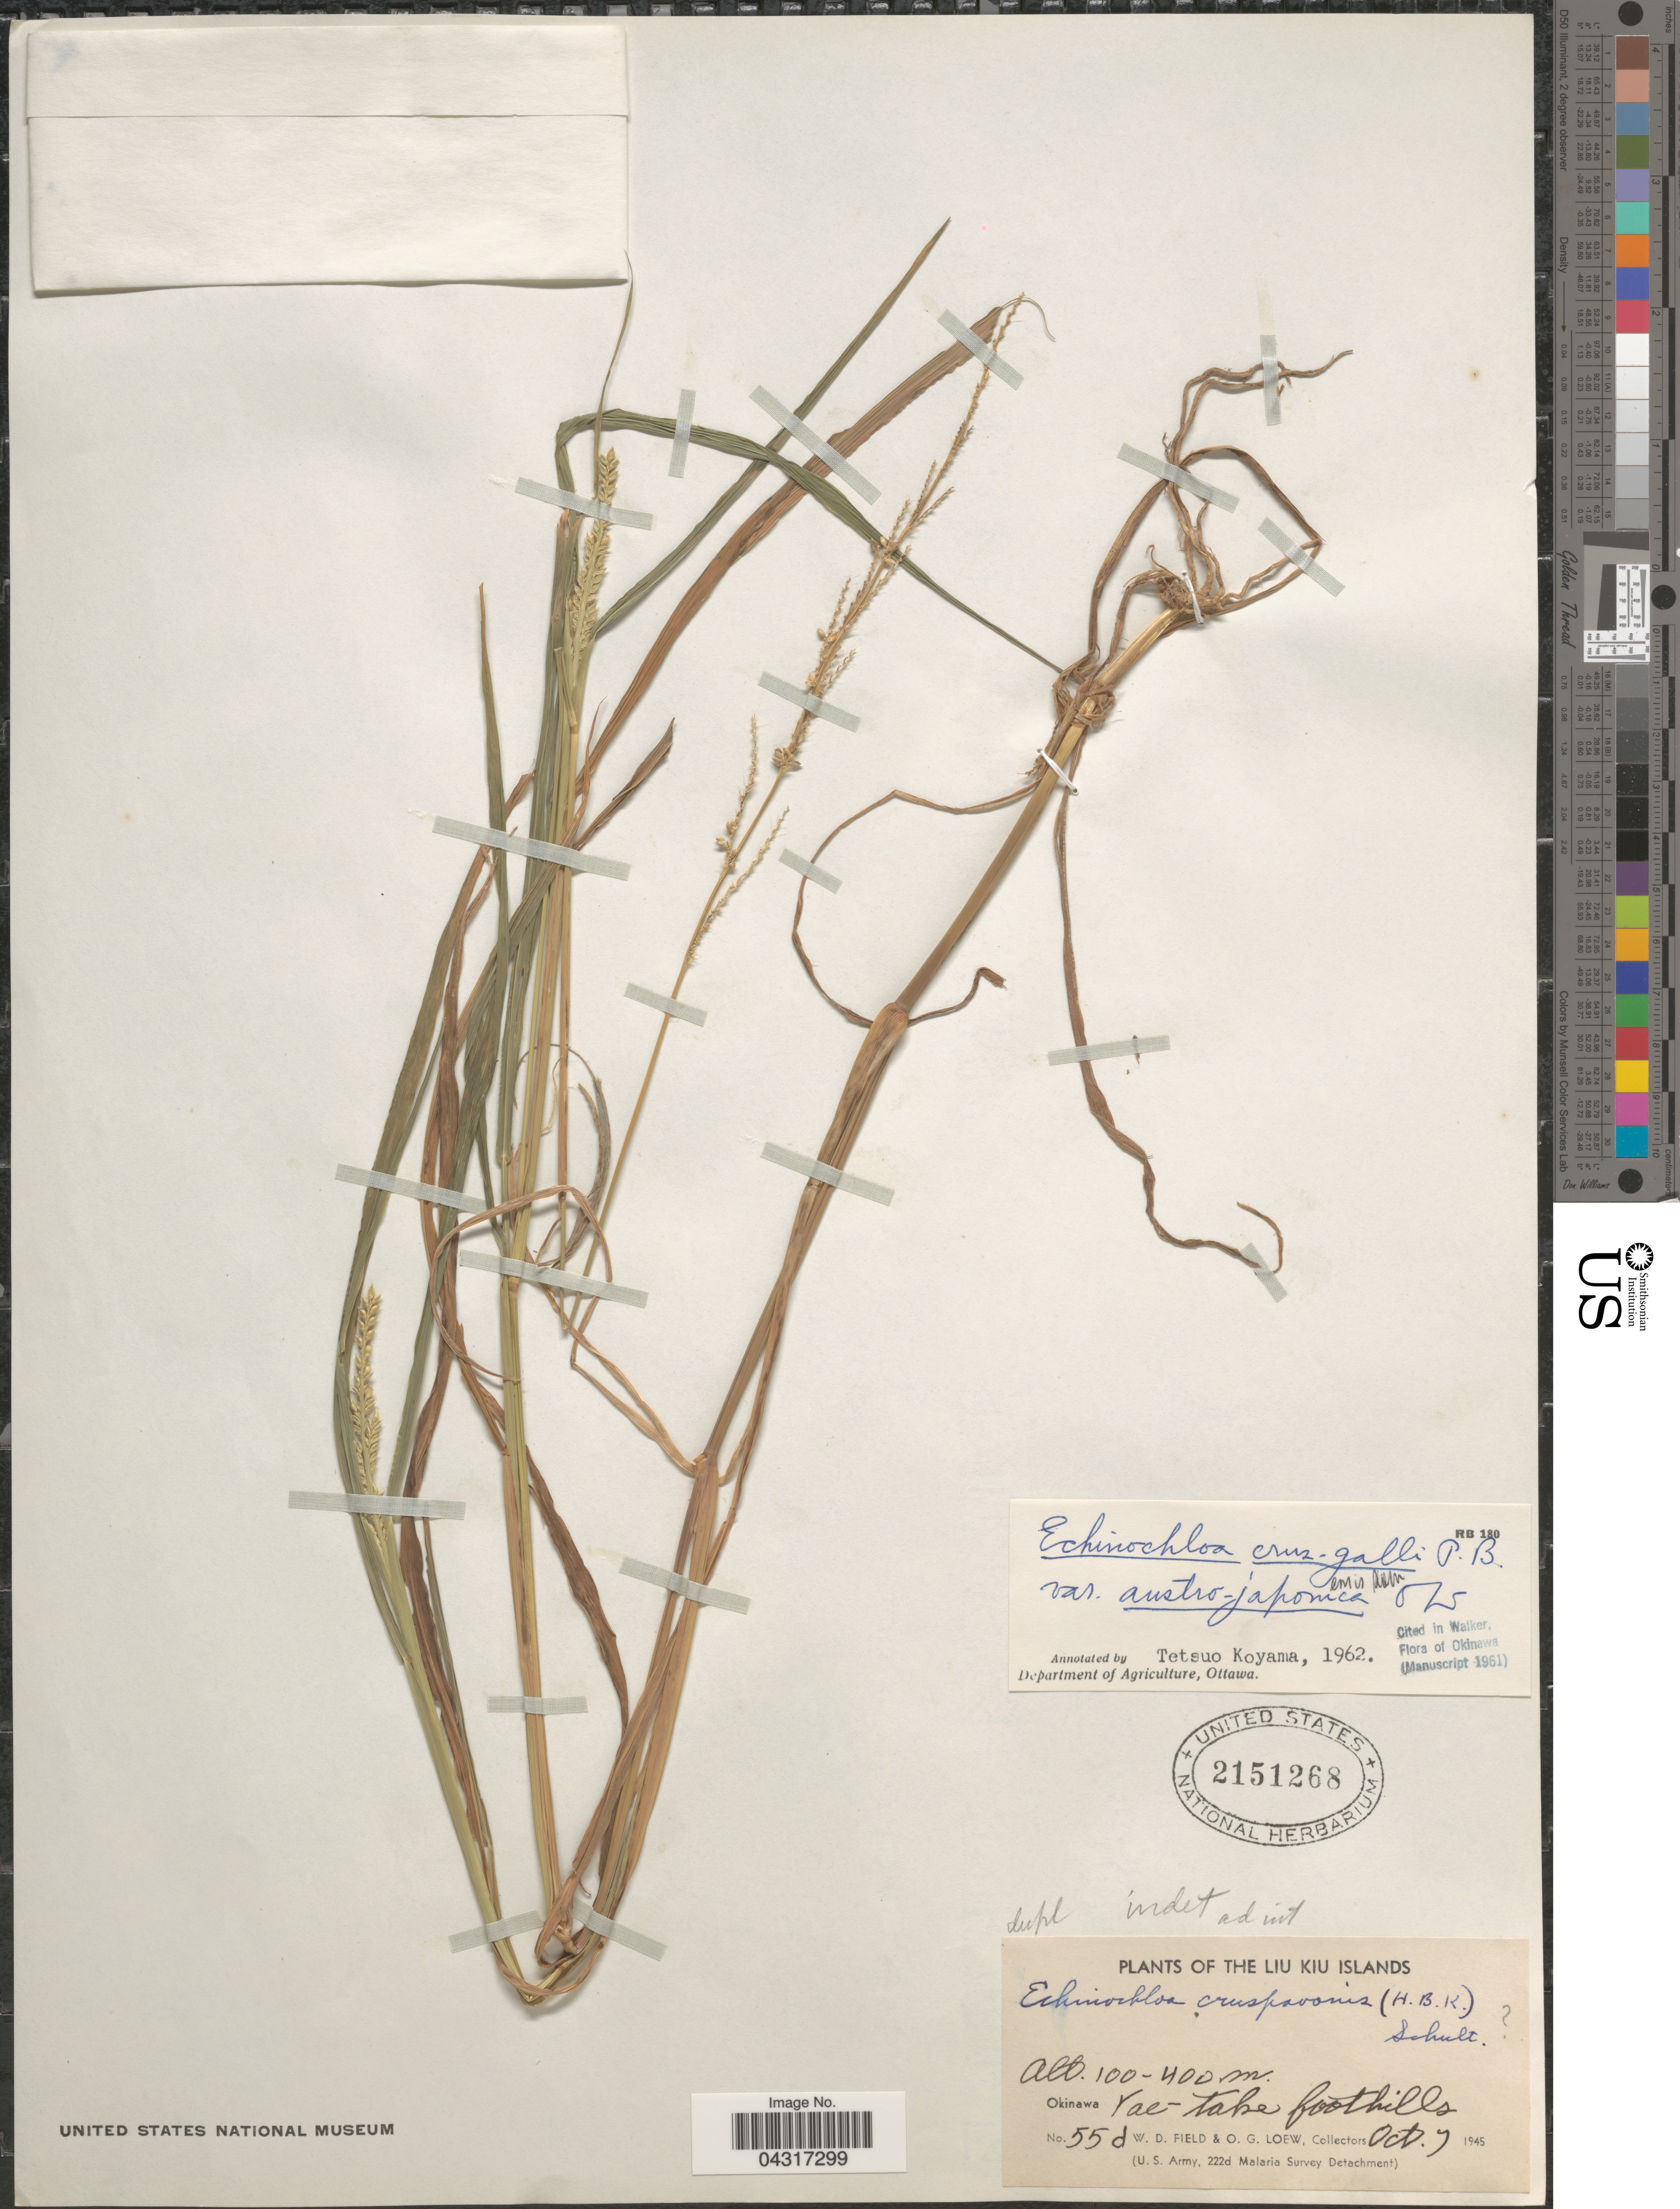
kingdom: Plantae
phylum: Tracheophyta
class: Liliopsida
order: Poales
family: Poaceae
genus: Echinochloa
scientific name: Echinochloa crus-galli var. austrojaponensis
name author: Ohwi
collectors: W. D. Field & O. G. Loew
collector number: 55d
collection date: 1945-10-07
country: Japan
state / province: Okinawa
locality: The Liu Kiu Islands. Okinawa. Vae-take foothills. (U. S. Army, 222d Malaria Survey Detachment).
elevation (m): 100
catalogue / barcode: US 2151268